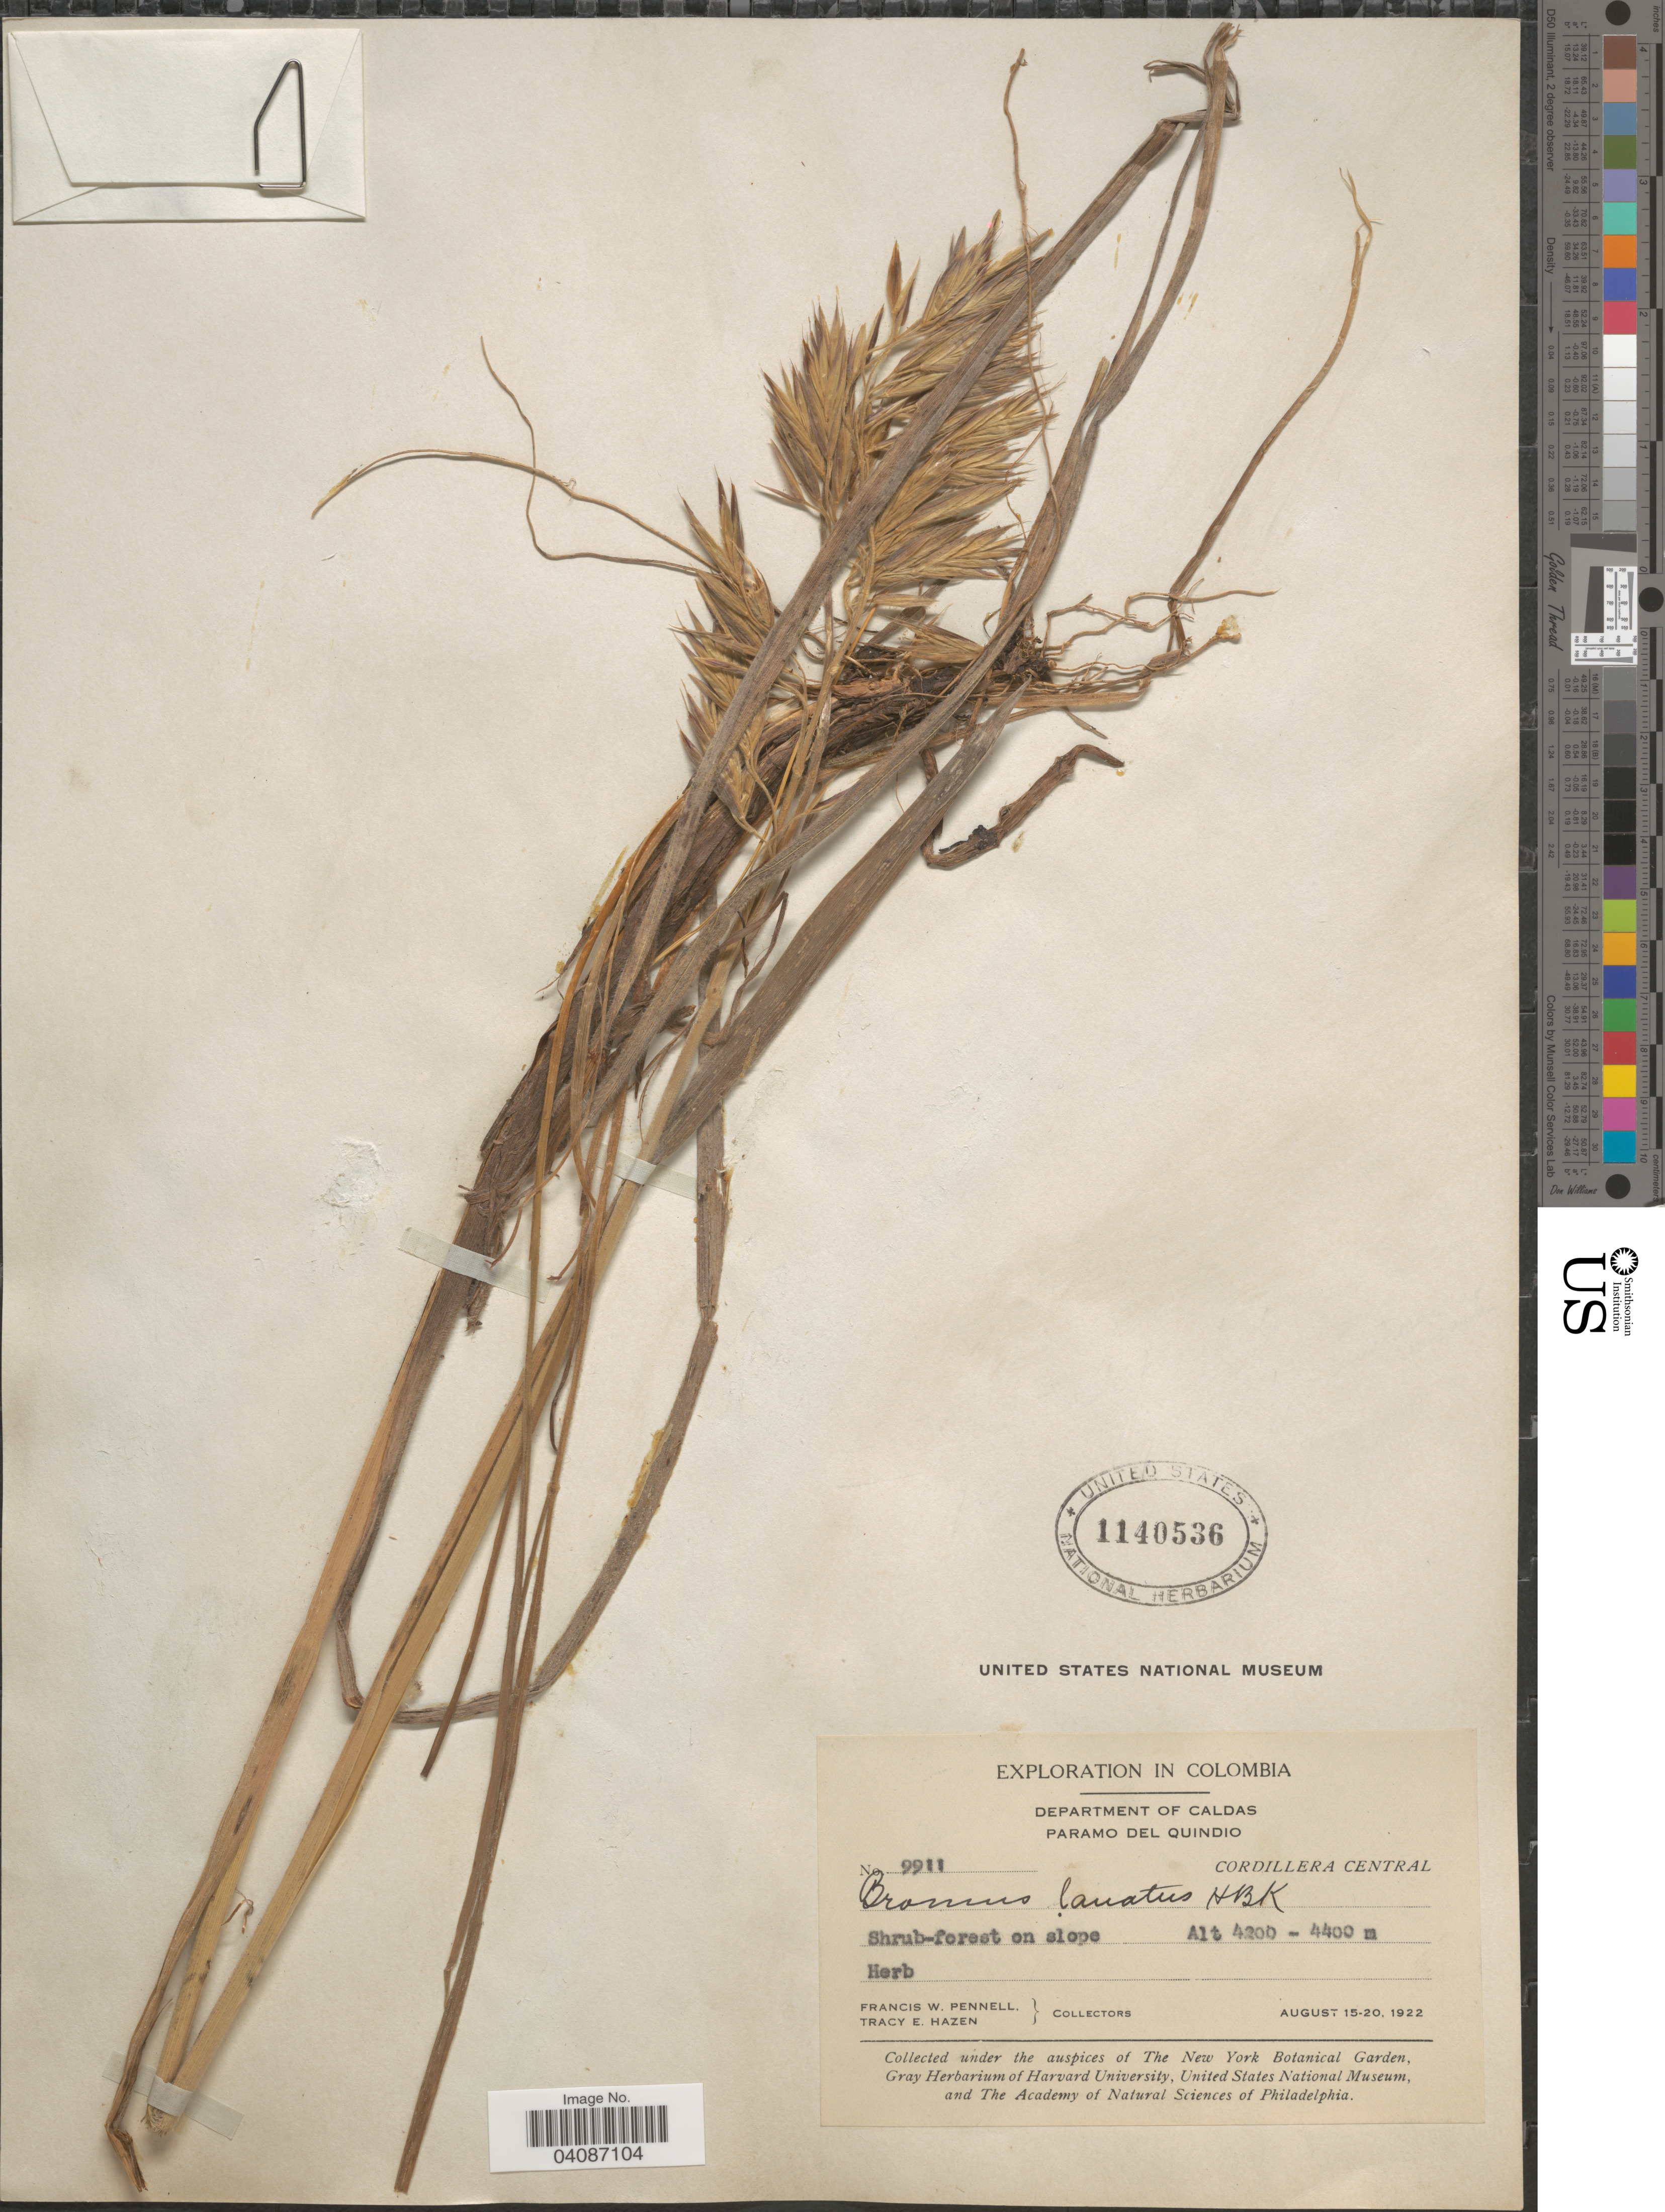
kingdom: Plantae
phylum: Tracheophyta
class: Liliopsida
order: Poales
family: Poaceae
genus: Bromus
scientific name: Bromus lanatus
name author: Kunth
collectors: F. W. Pennell & T. E. Hazen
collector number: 9911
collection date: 1922-08-15/1922-08-20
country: Colombia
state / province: Caldas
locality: Exploration in Colombia. Department of Caldas. Paramo del Quindio. Cordillera Central.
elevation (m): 4200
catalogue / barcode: US 1140536